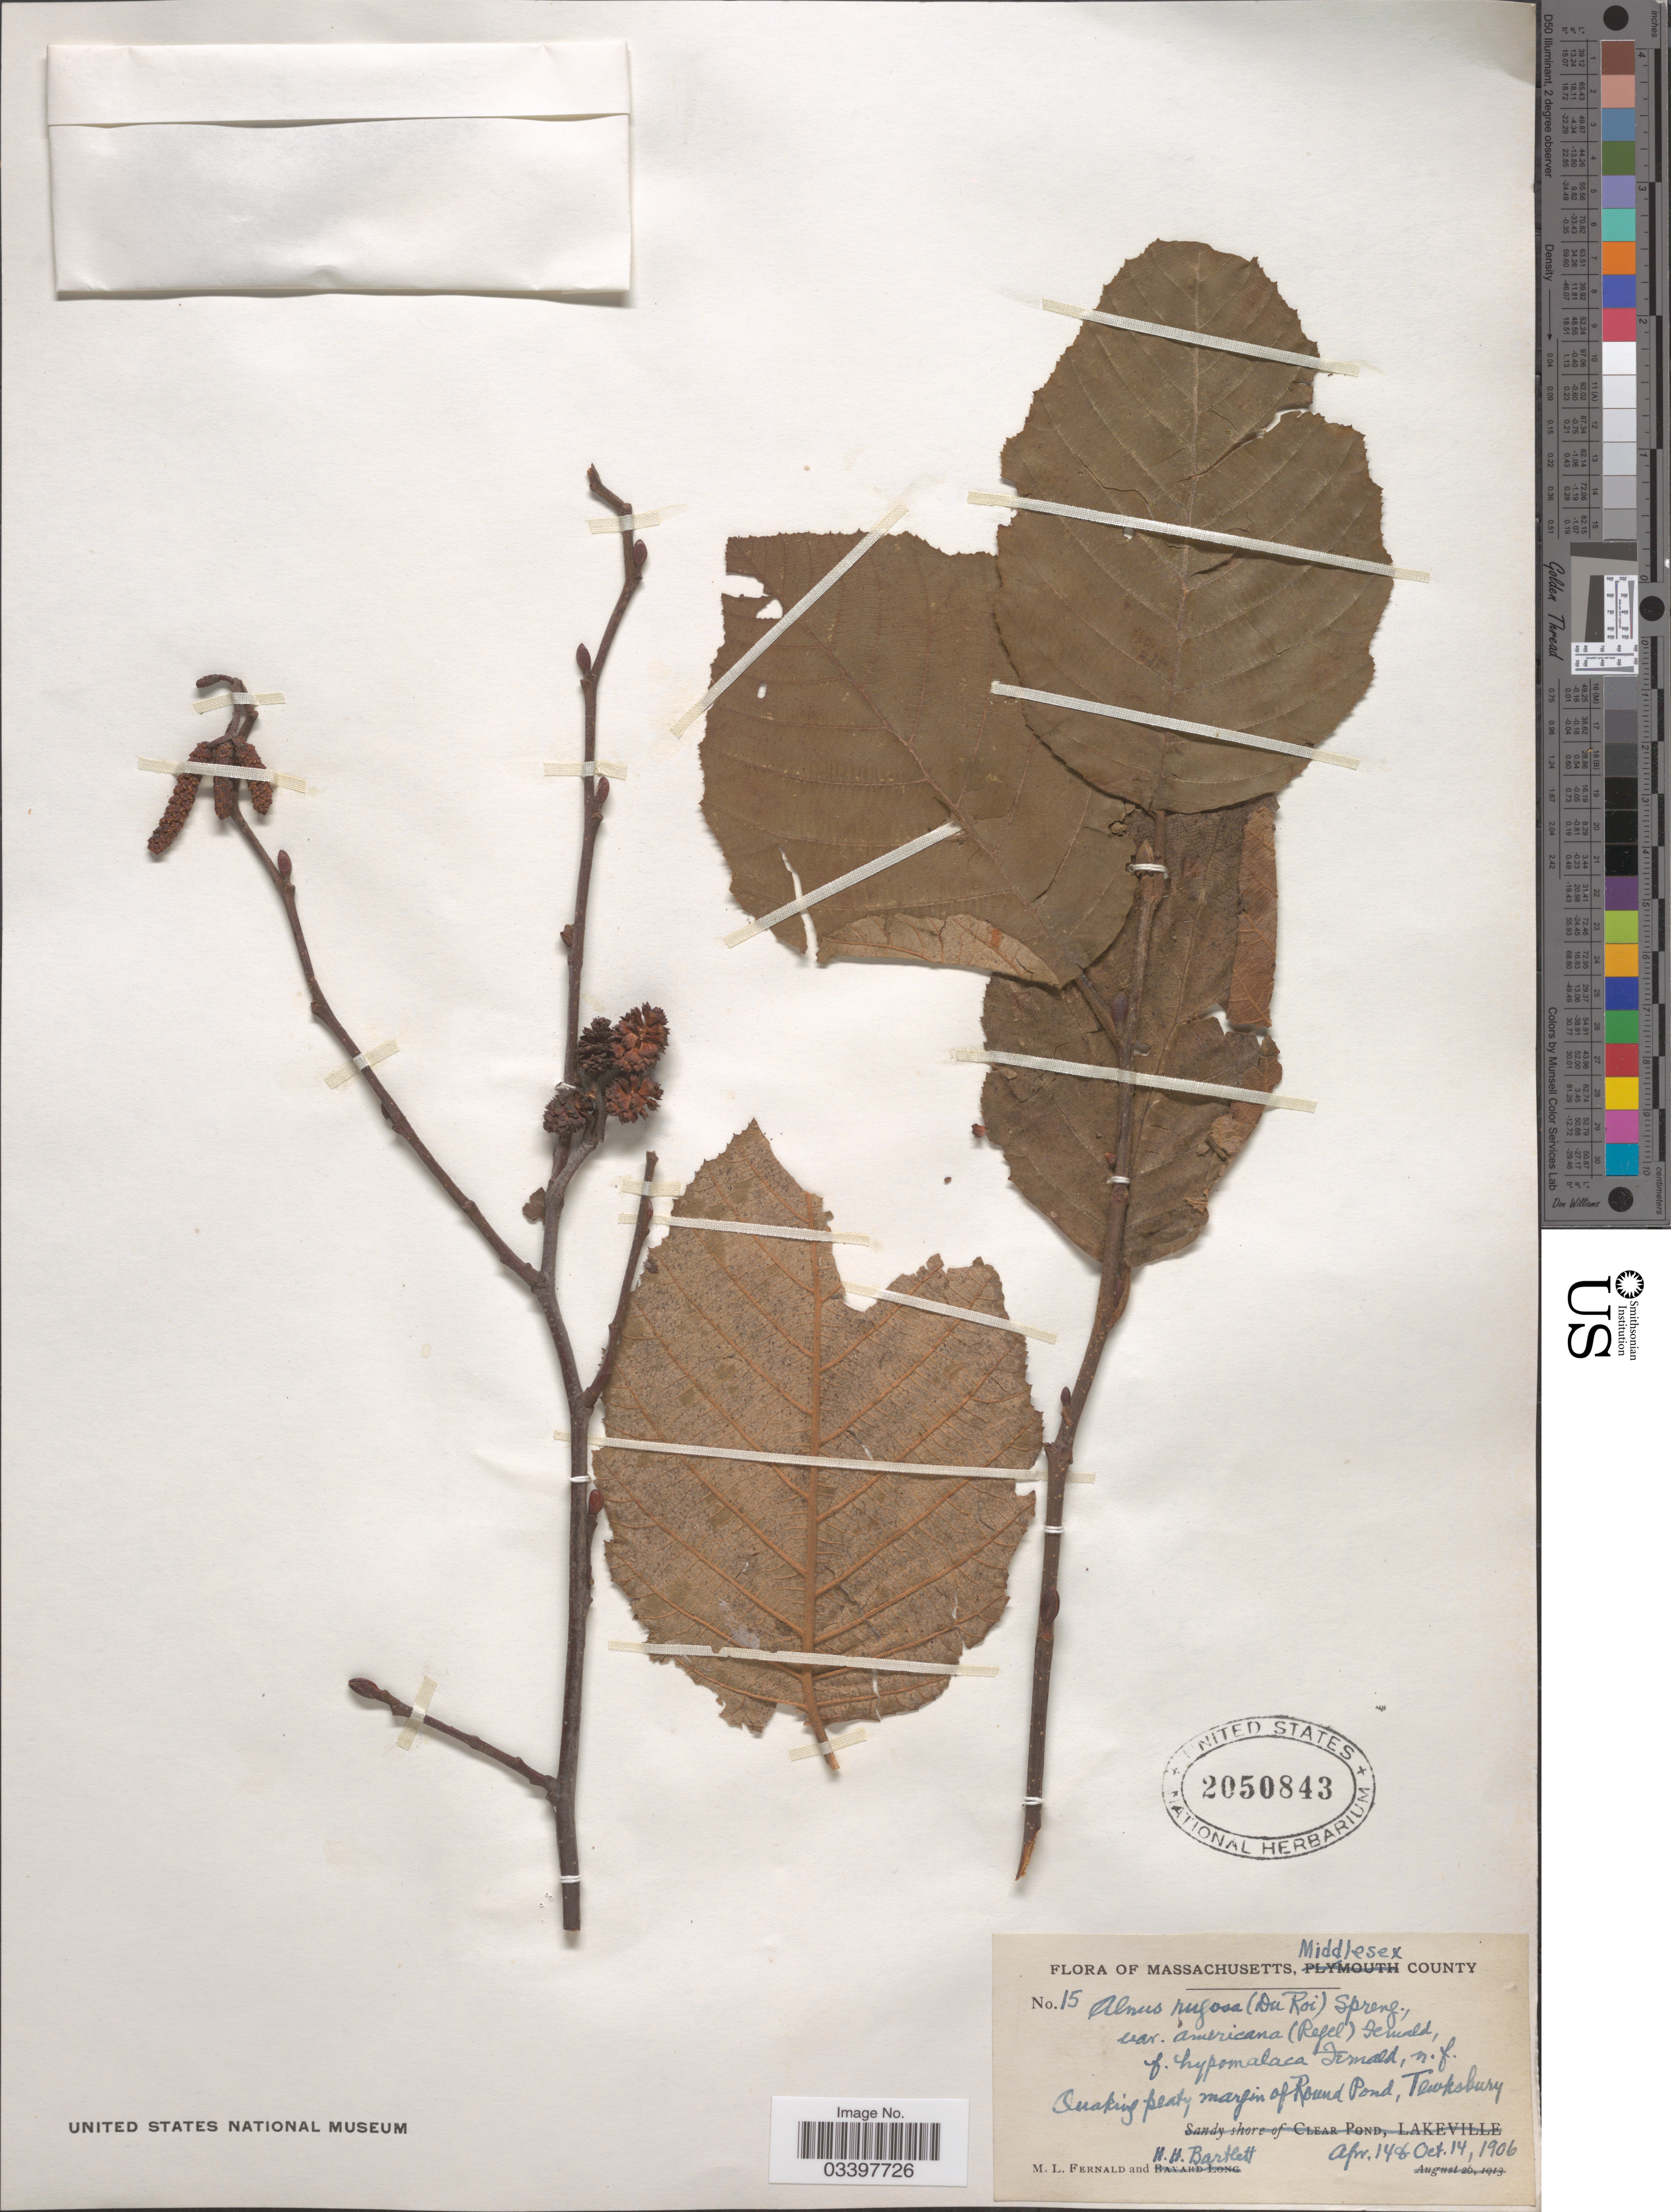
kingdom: Plantae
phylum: Tracheophyta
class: Magnoliopsida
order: Fagales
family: Betulaceae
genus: Alnus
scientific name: Alnus incana subsp. rugosa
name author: (Du Roi) R.T. Clausen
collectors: M. L. Fernald & H. H. Bartlett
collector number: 15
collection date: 1906-04-14/1906-10-14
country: United States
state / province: Massachusetts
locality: Middlesex County. Quaking peaty margin of Round Pond, Tewksbury.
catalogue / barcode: US 2050843